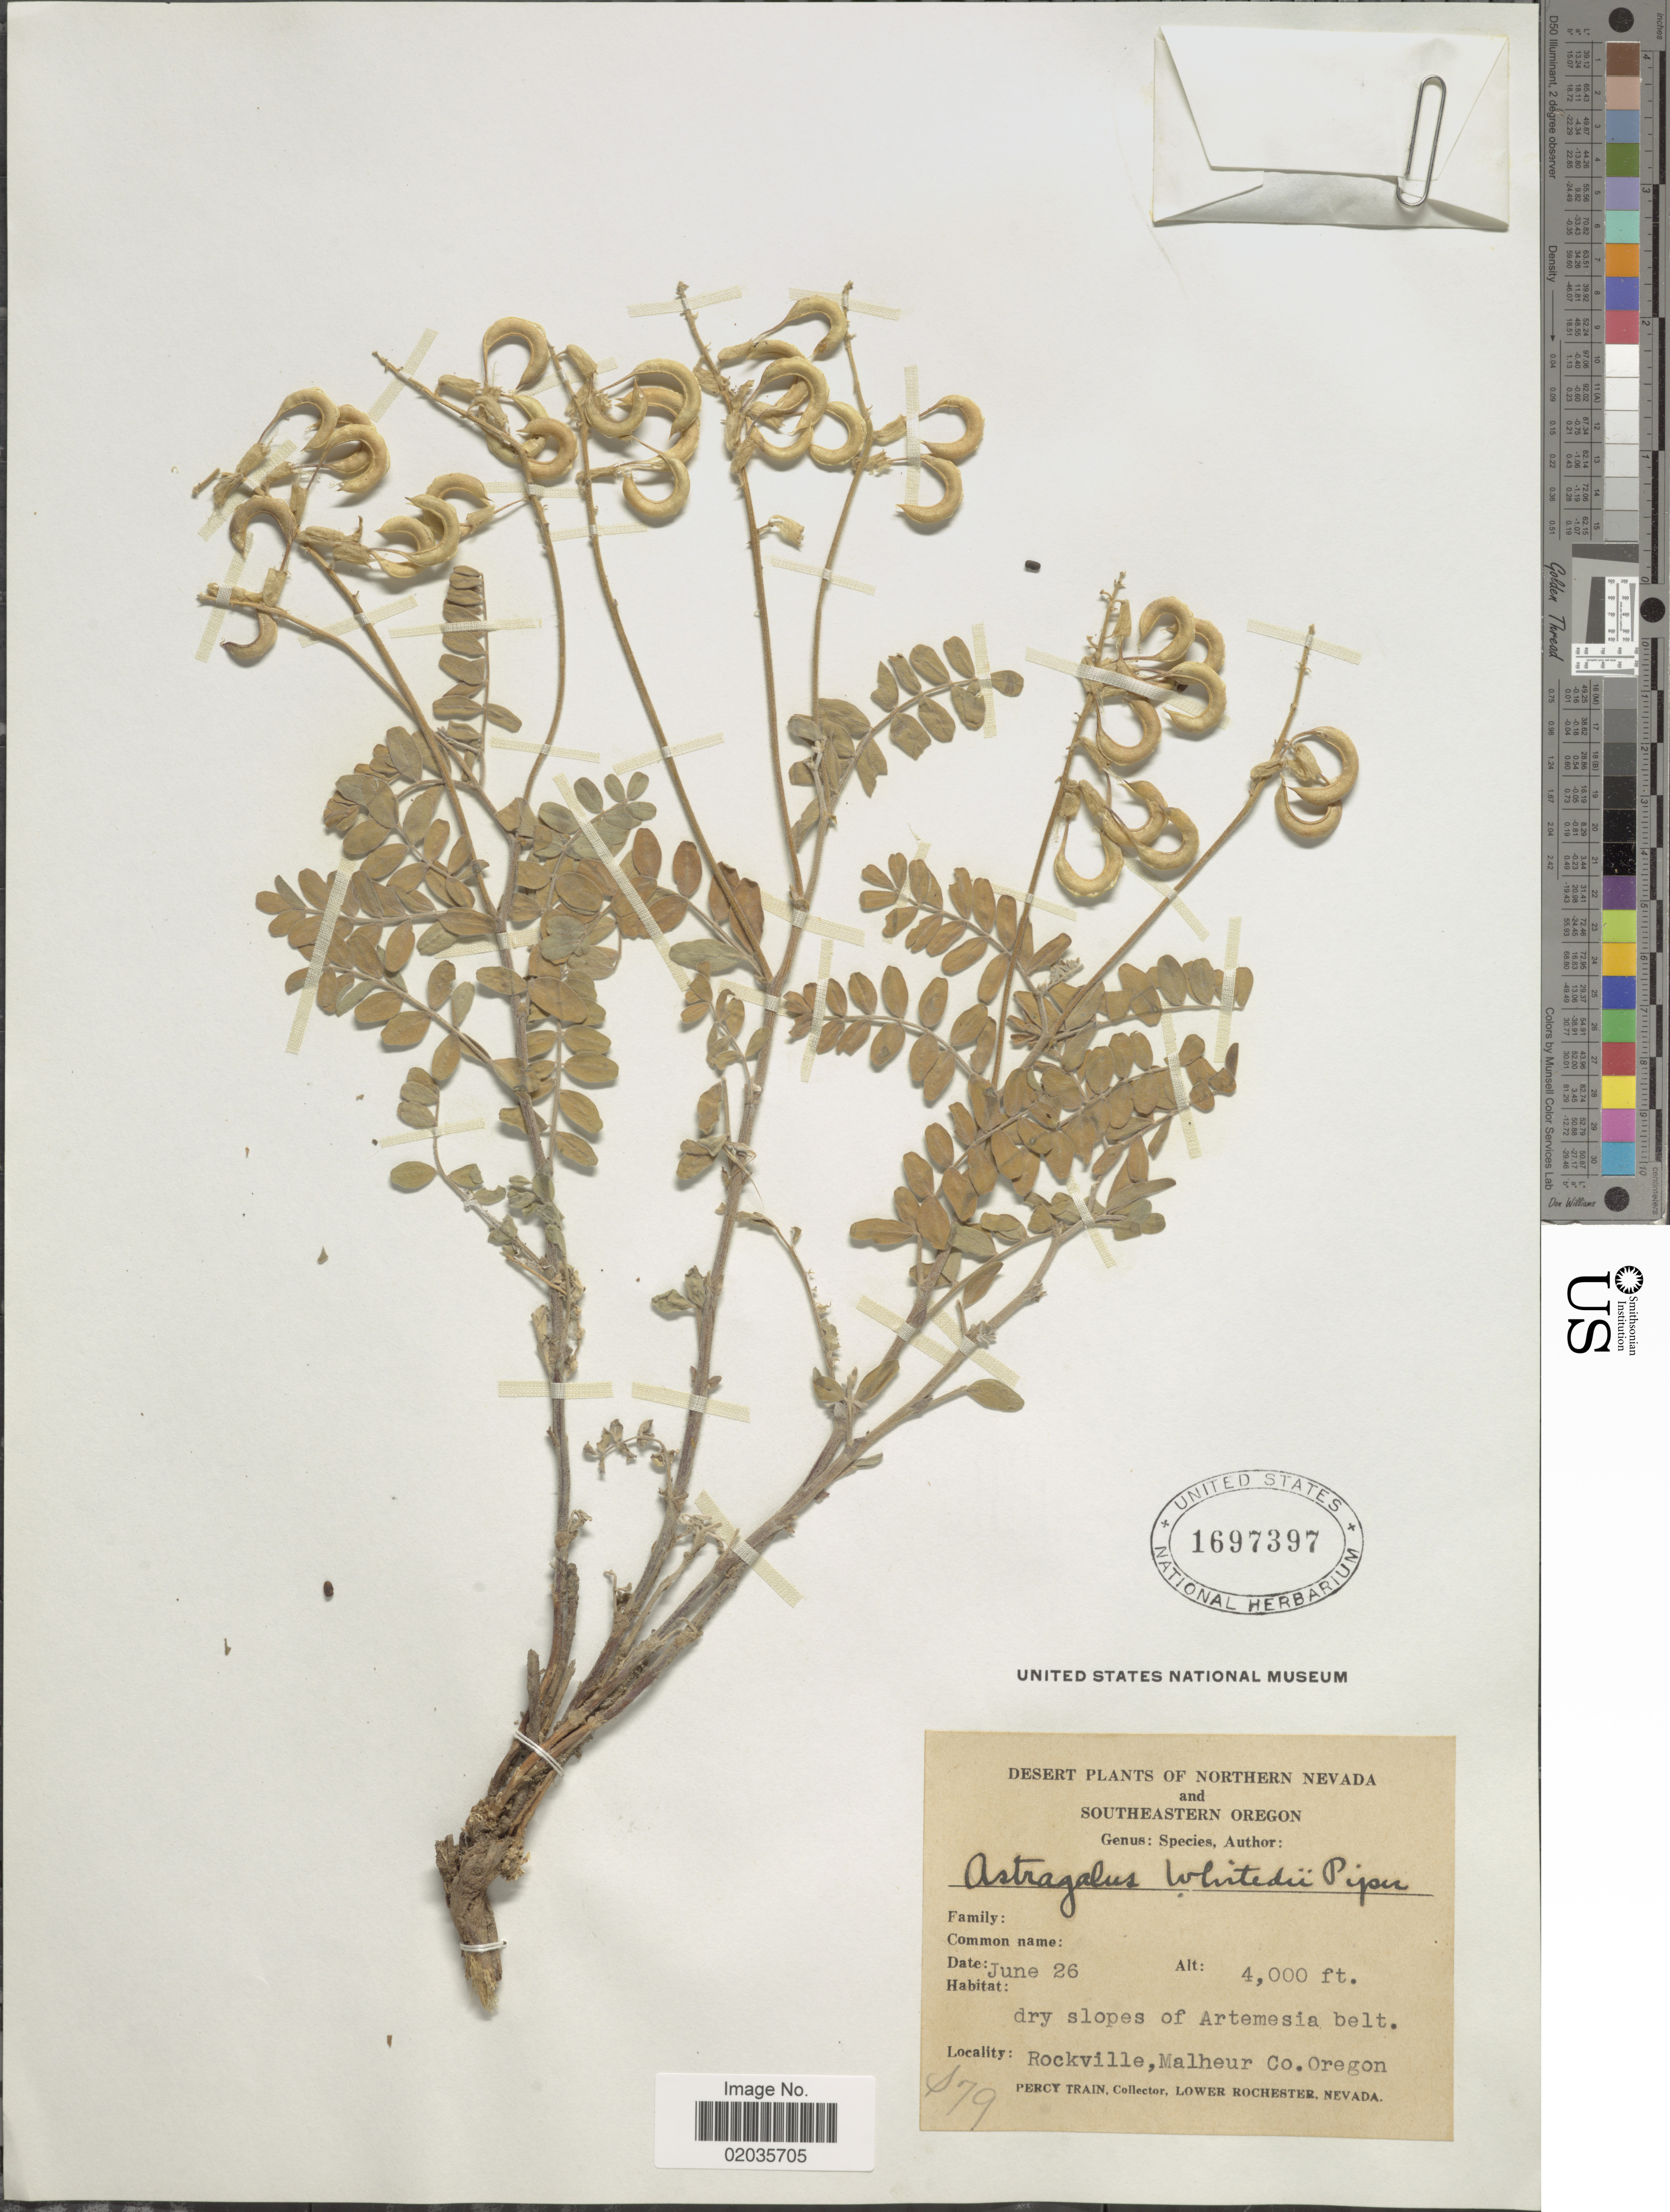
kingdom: Plantae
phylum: Tracheophyta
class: Magnoliopsida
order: Fabales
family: Fabaceae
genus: Astragalus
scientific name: Astragalus whitedii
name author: Piper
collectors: P. Train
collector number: S79?*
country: United States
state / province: Oregon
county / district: Malheur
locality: Southeastern Oregon, dry slopes of Aremesia belt., Rockville, Malheur Co.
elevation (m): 1219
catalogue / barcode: US 1697397